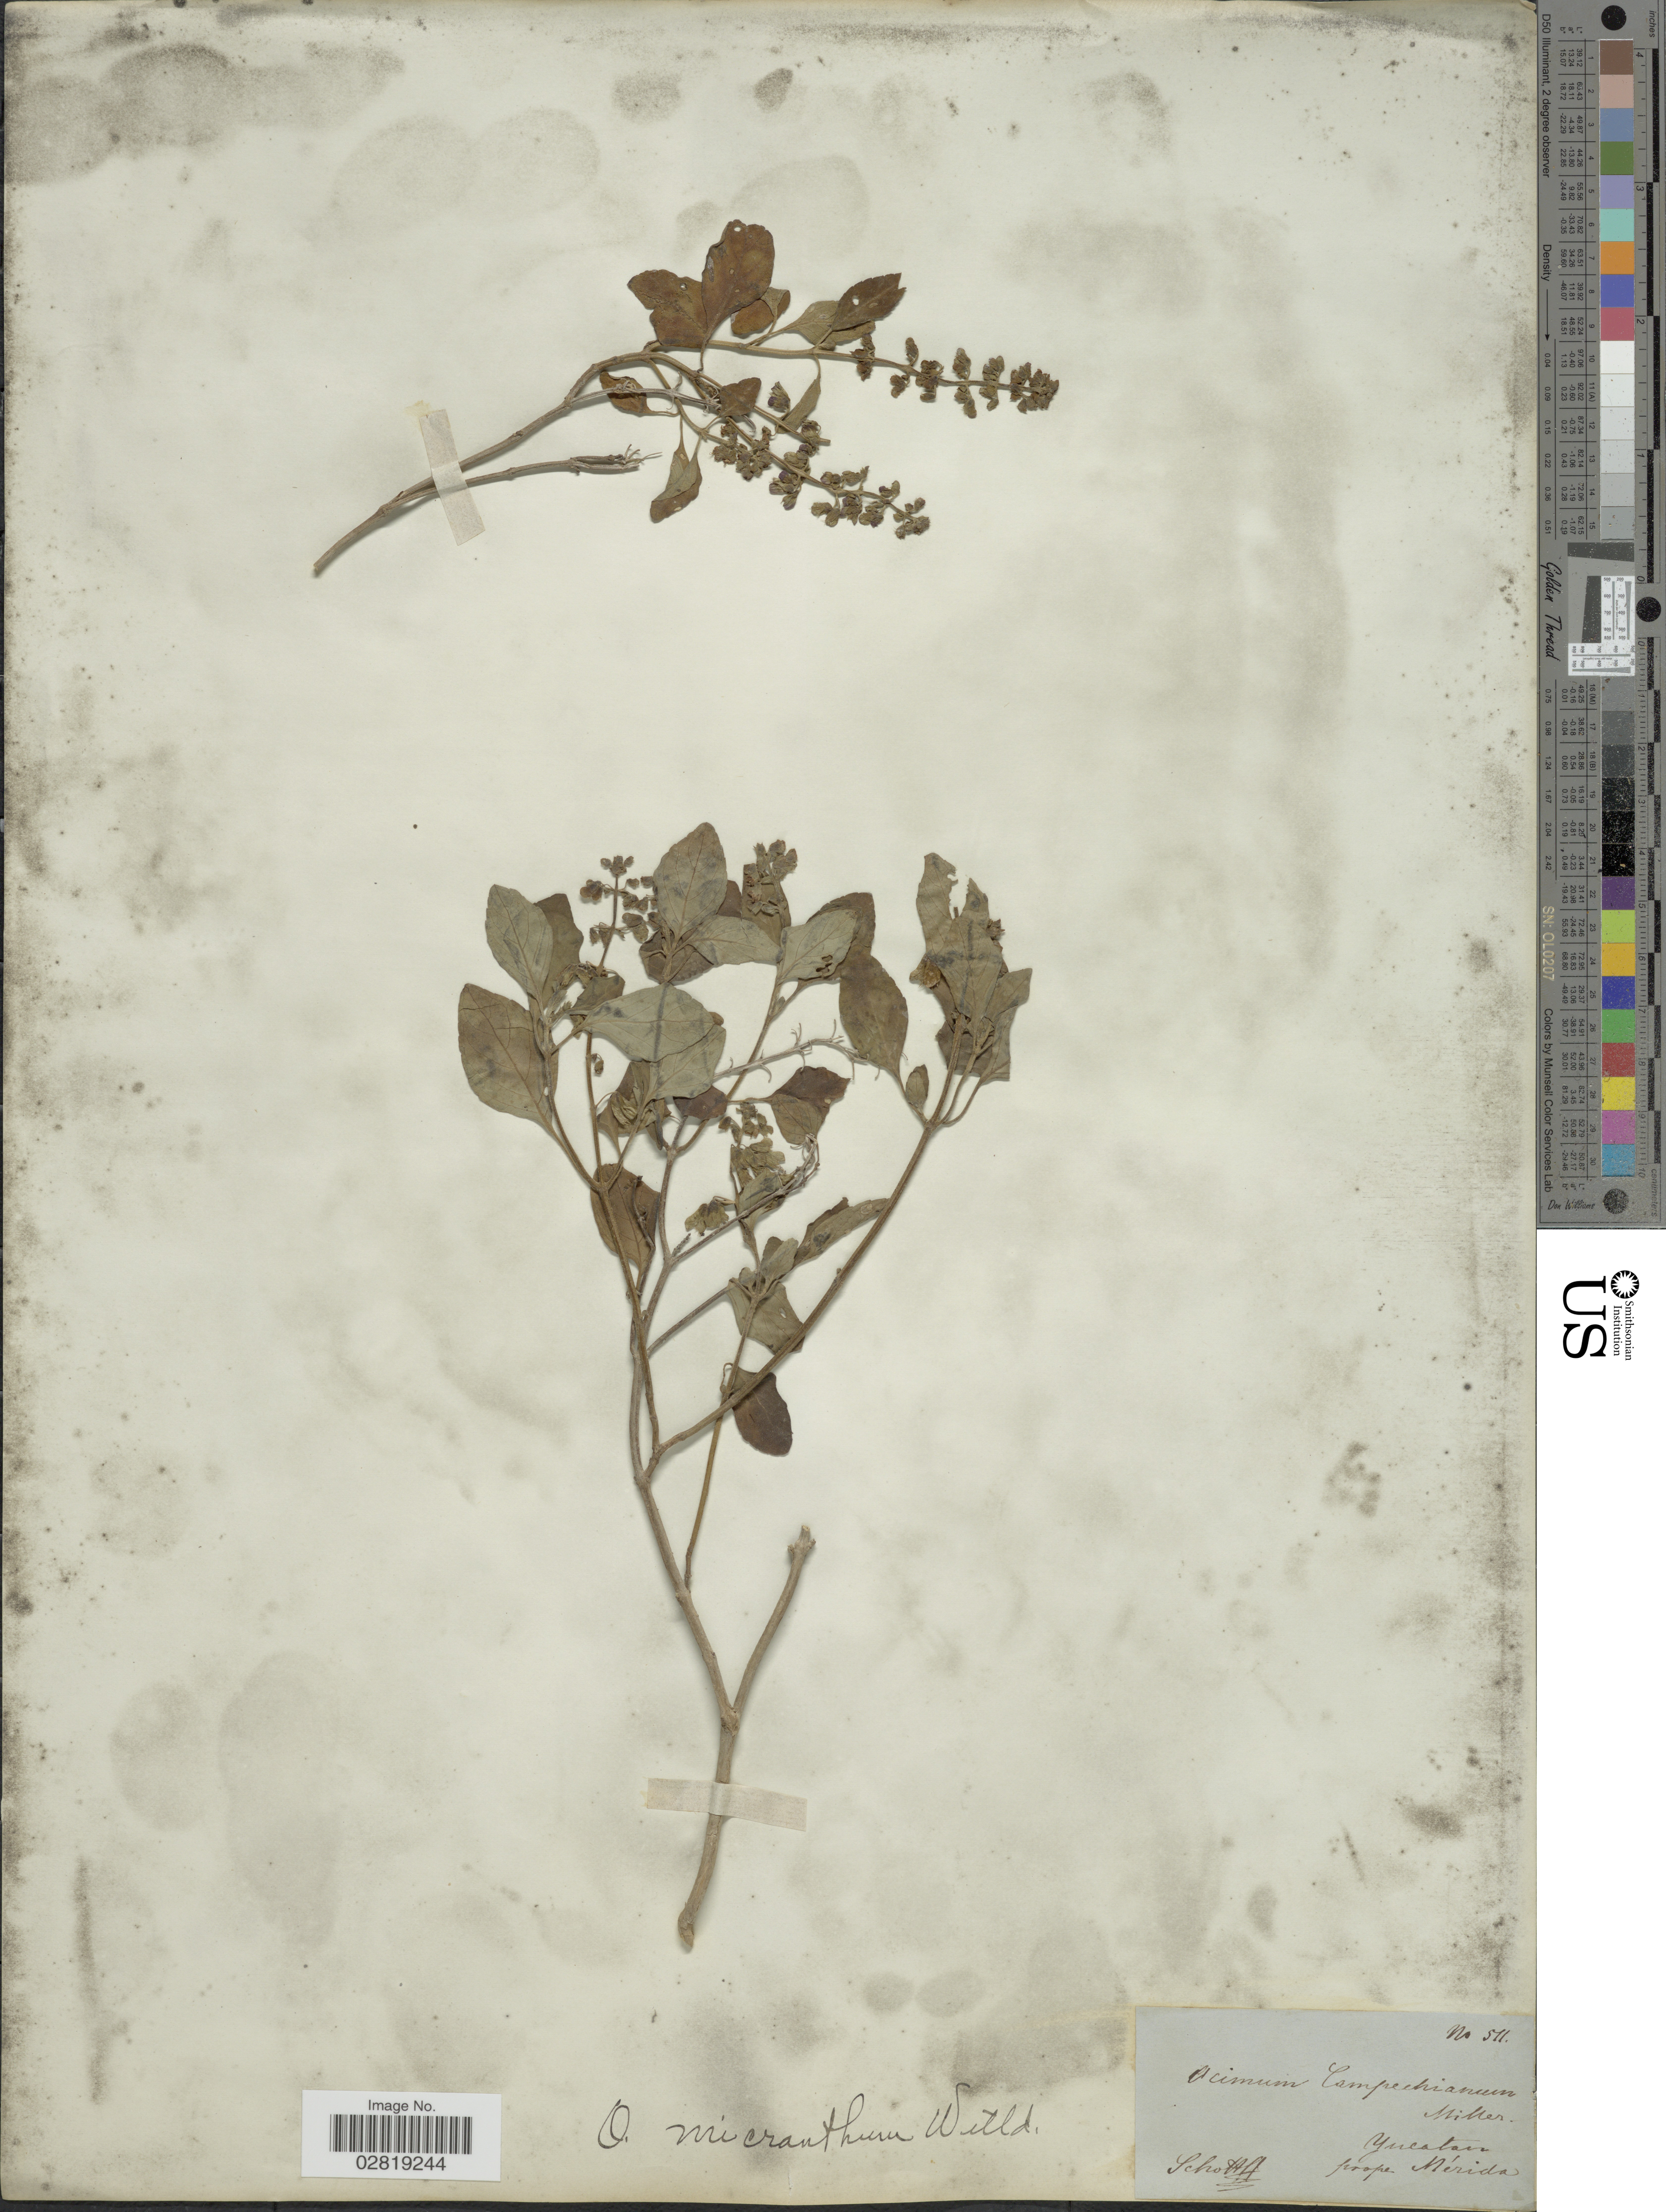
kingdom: Plantae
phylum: Tracheophyta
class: Magnoliopsida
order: Lamiales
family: Lamiaceae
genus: Ocimum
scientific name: Ocimum campechianum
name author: Mill.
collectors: A. Schott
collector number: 511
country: Mexico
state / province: Yucatán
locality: Yucatan prope Mérida.